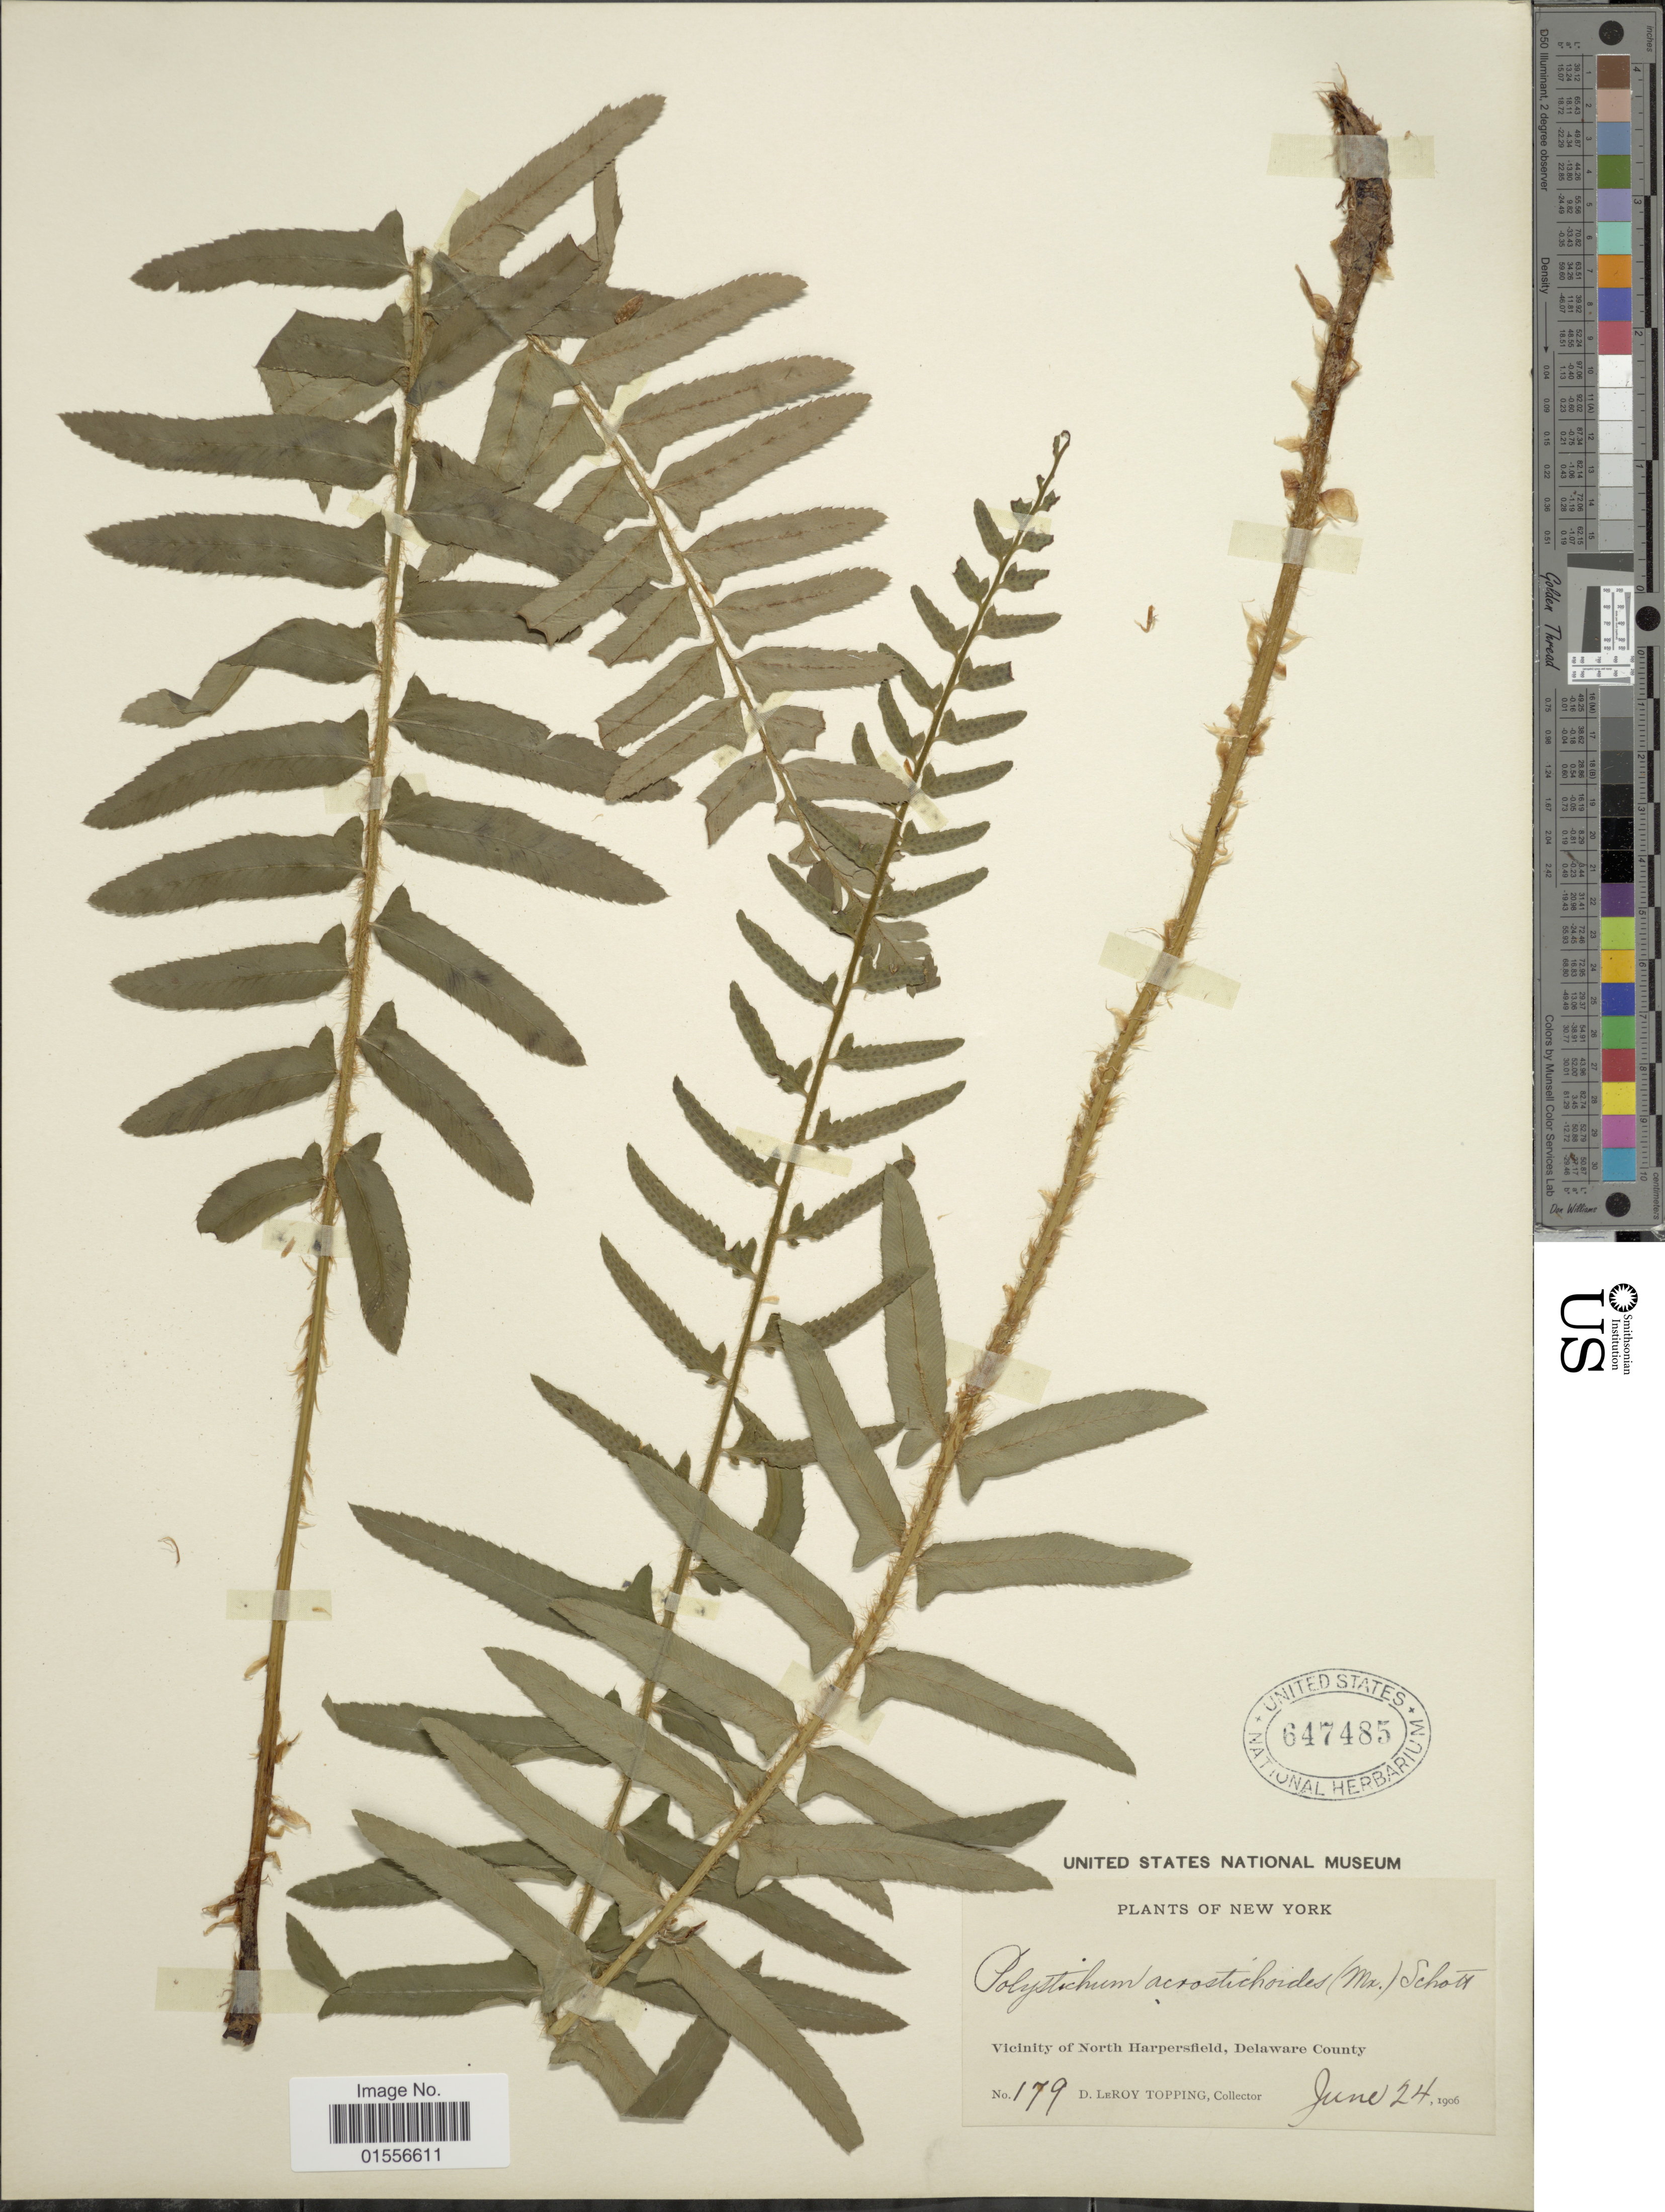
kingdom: Plantae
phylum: Tracheophyta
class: Polypodiopsida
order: Polypodiales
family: Dryopteridaceae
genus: Polystichum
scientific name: Polystichum acrostichoides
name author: (Michx.) Schott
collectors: D. L. Topping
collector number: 179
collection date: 1906-06-24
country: United States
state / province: New York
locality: Vicinity of North Harpersfield, Delaware County.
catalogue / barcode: US 647485